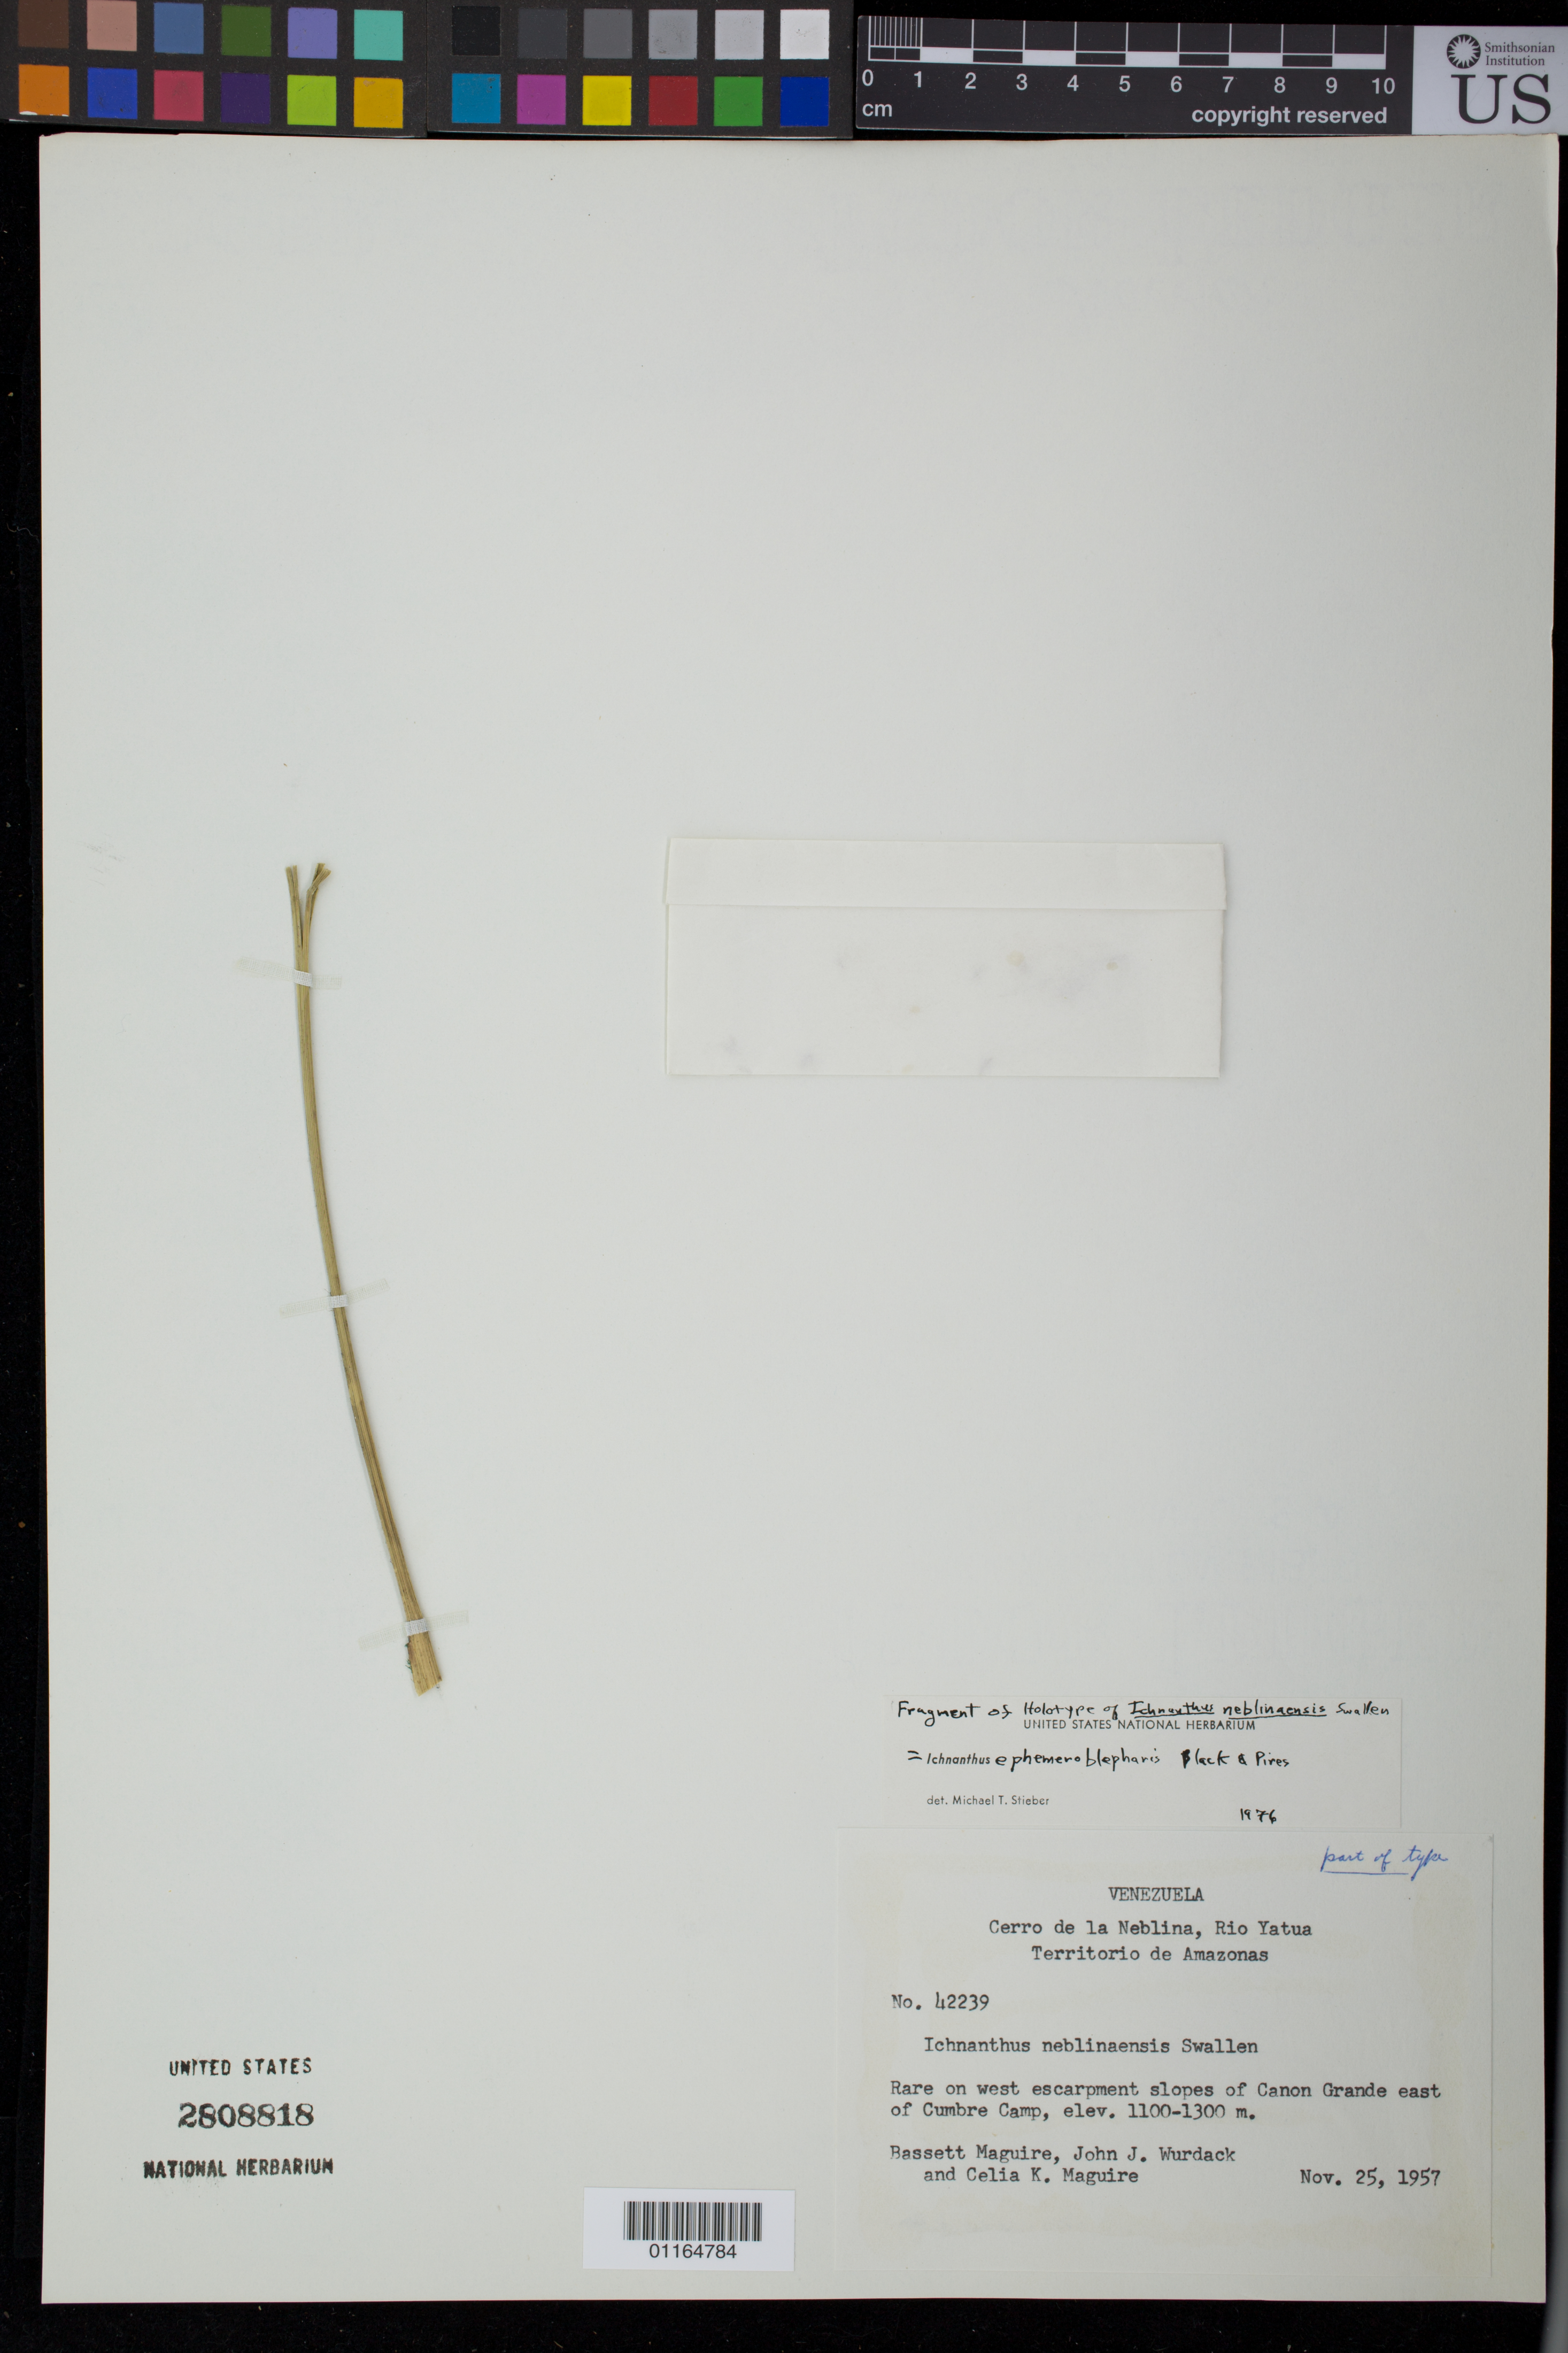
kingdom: Plantae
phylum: Tracheophyta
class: Liliopsida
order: Poales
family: Poaceae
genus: Ichnanthus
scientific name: Ichnanthus neblinaensis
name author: Swallen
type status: Isotype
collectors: B. Maguire, J. J. Wurdack & C. K. Maguire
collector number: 42239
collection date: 1957-11-25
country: Venezuela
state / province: Amazonas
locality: Cerro de la Neblina, Rio Yatua. West escarpment slopes of Canon Grande east of Cumbre Camp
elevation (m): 1100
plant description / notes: Fragmentary material of (holo?) type specimen ex herb. unknown (NY?)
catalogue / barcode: US 2808828